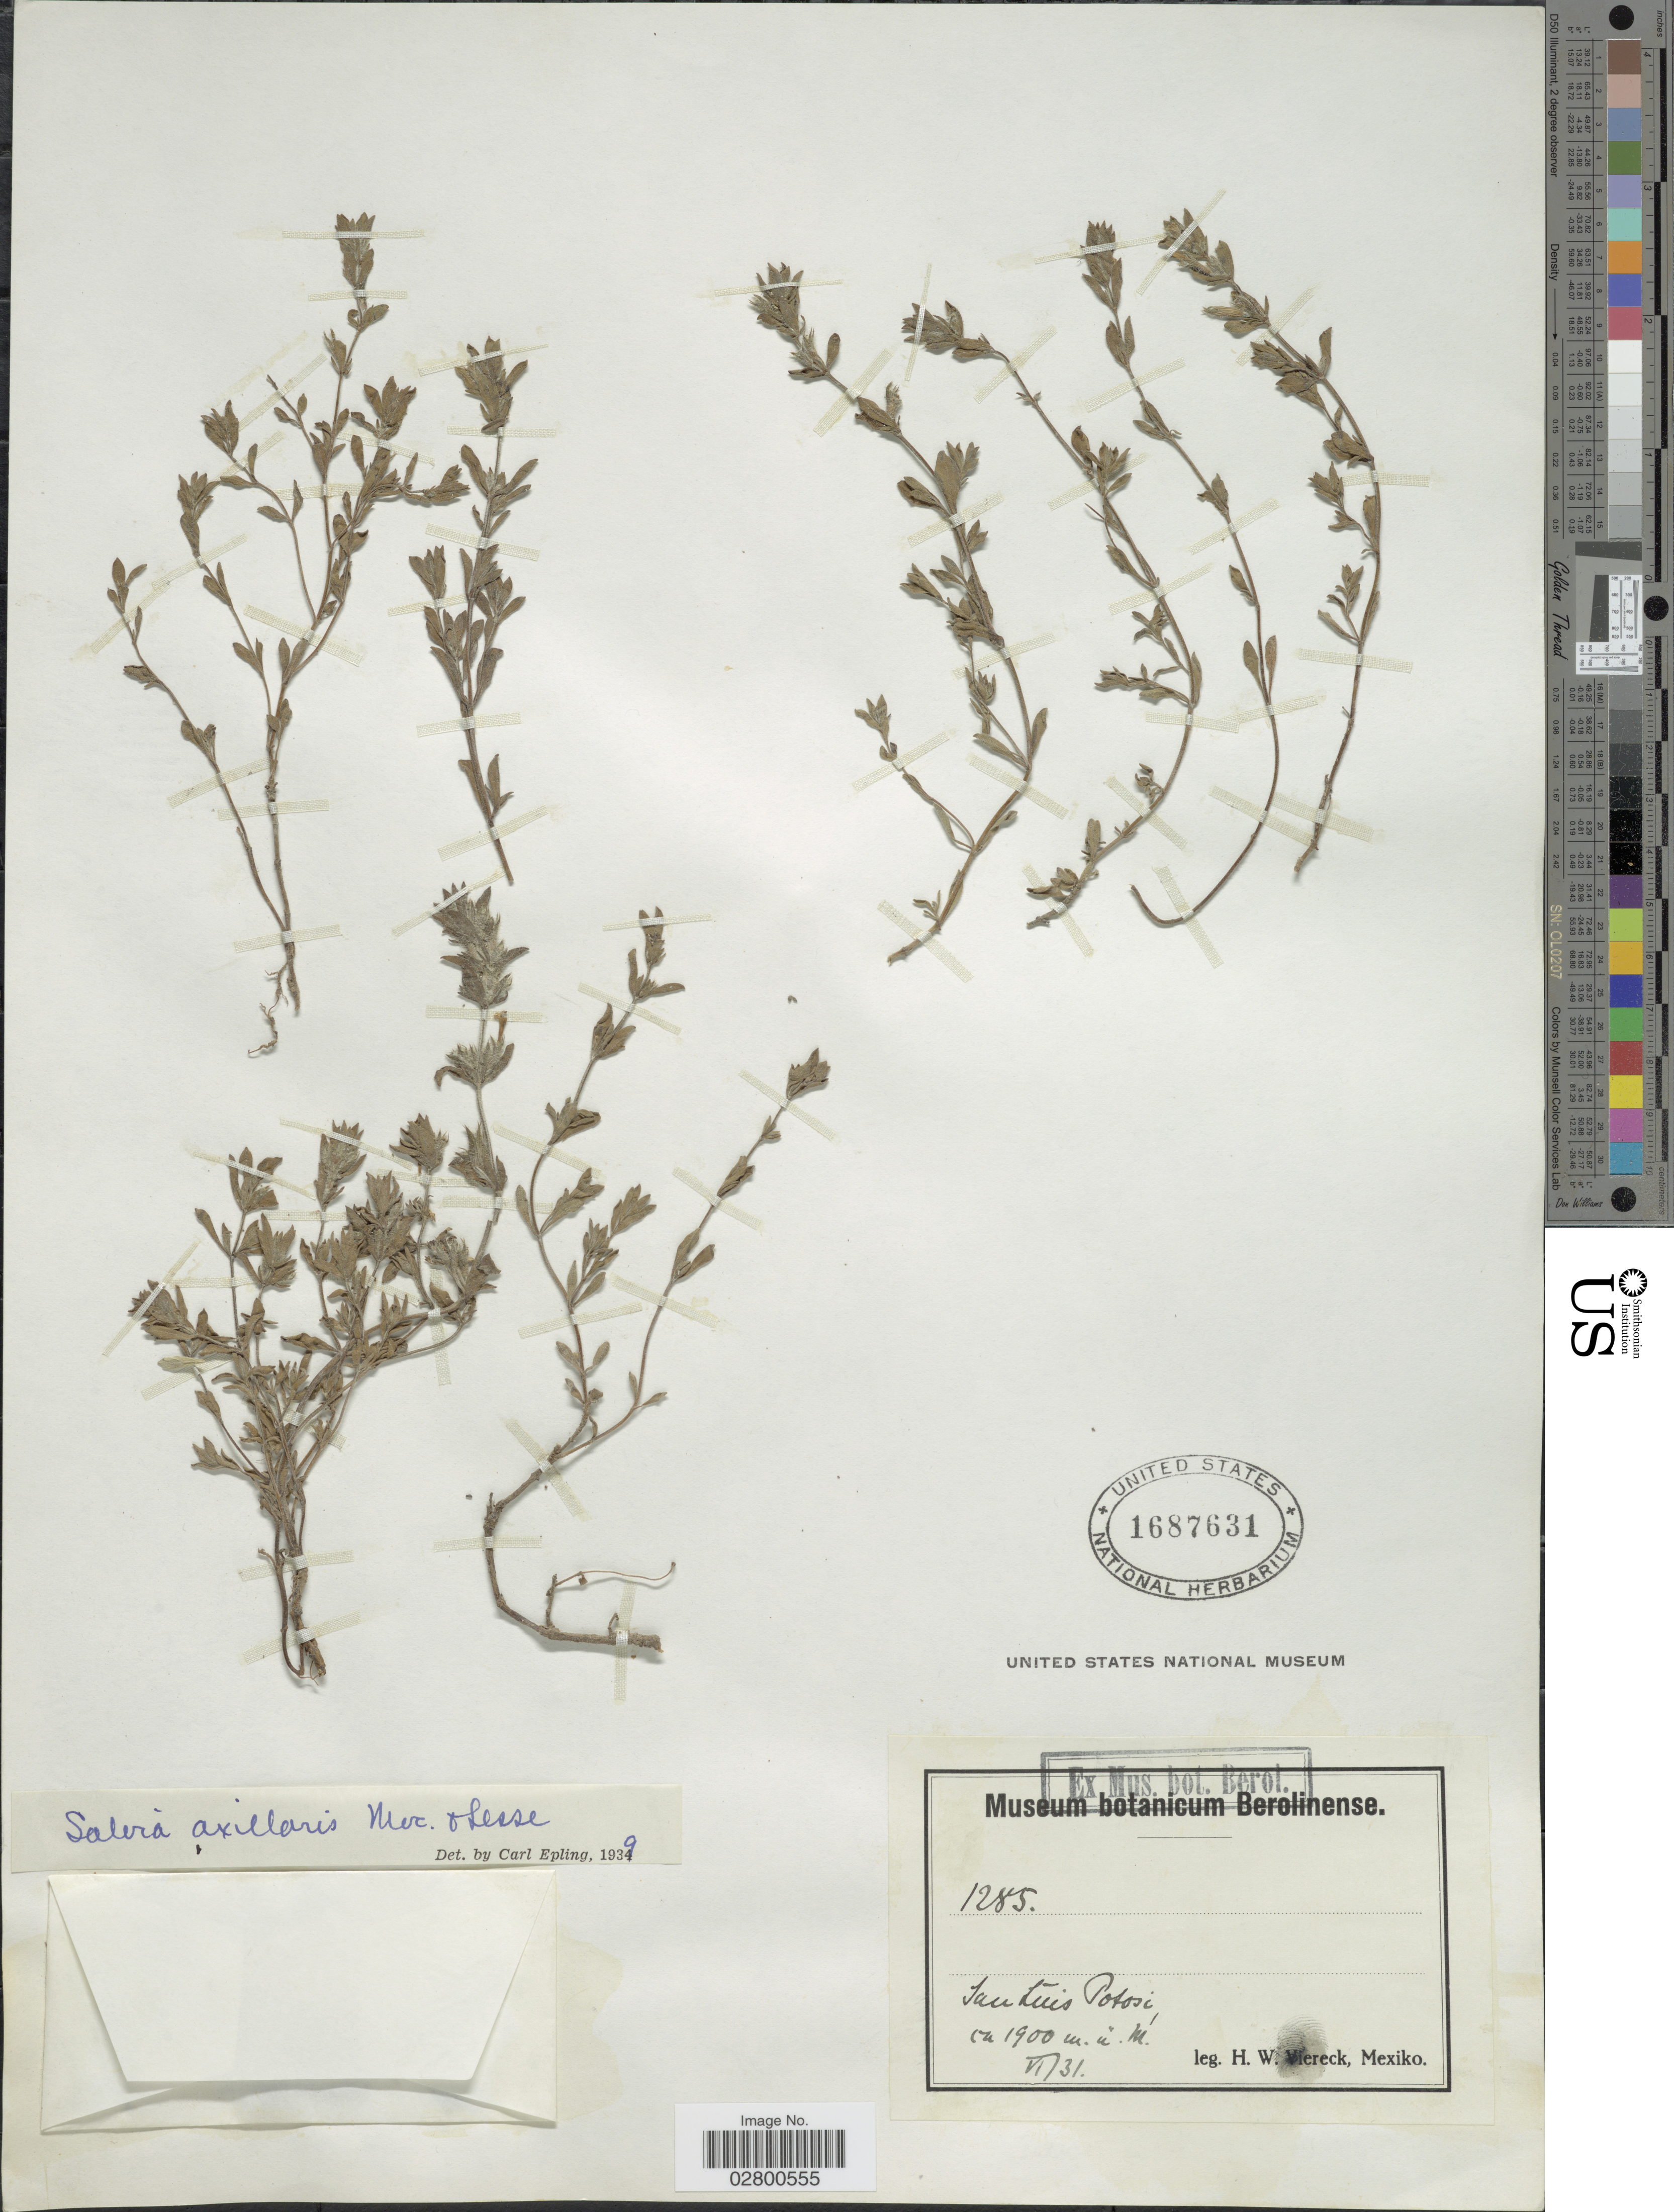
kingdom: Plantae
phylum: Tracheophyta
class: Magnoliopsida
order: Lamiales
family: Lamiaceae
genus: Salvia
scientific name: Salvia axillaris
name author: Moc. & Sessé ex Benth.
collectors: H. W. Viereck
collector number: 1285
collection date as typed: Transcribed d/m/y: /6/31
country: Mexico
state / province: San Luis Potosí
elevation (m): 1900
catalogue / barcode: US 1687631